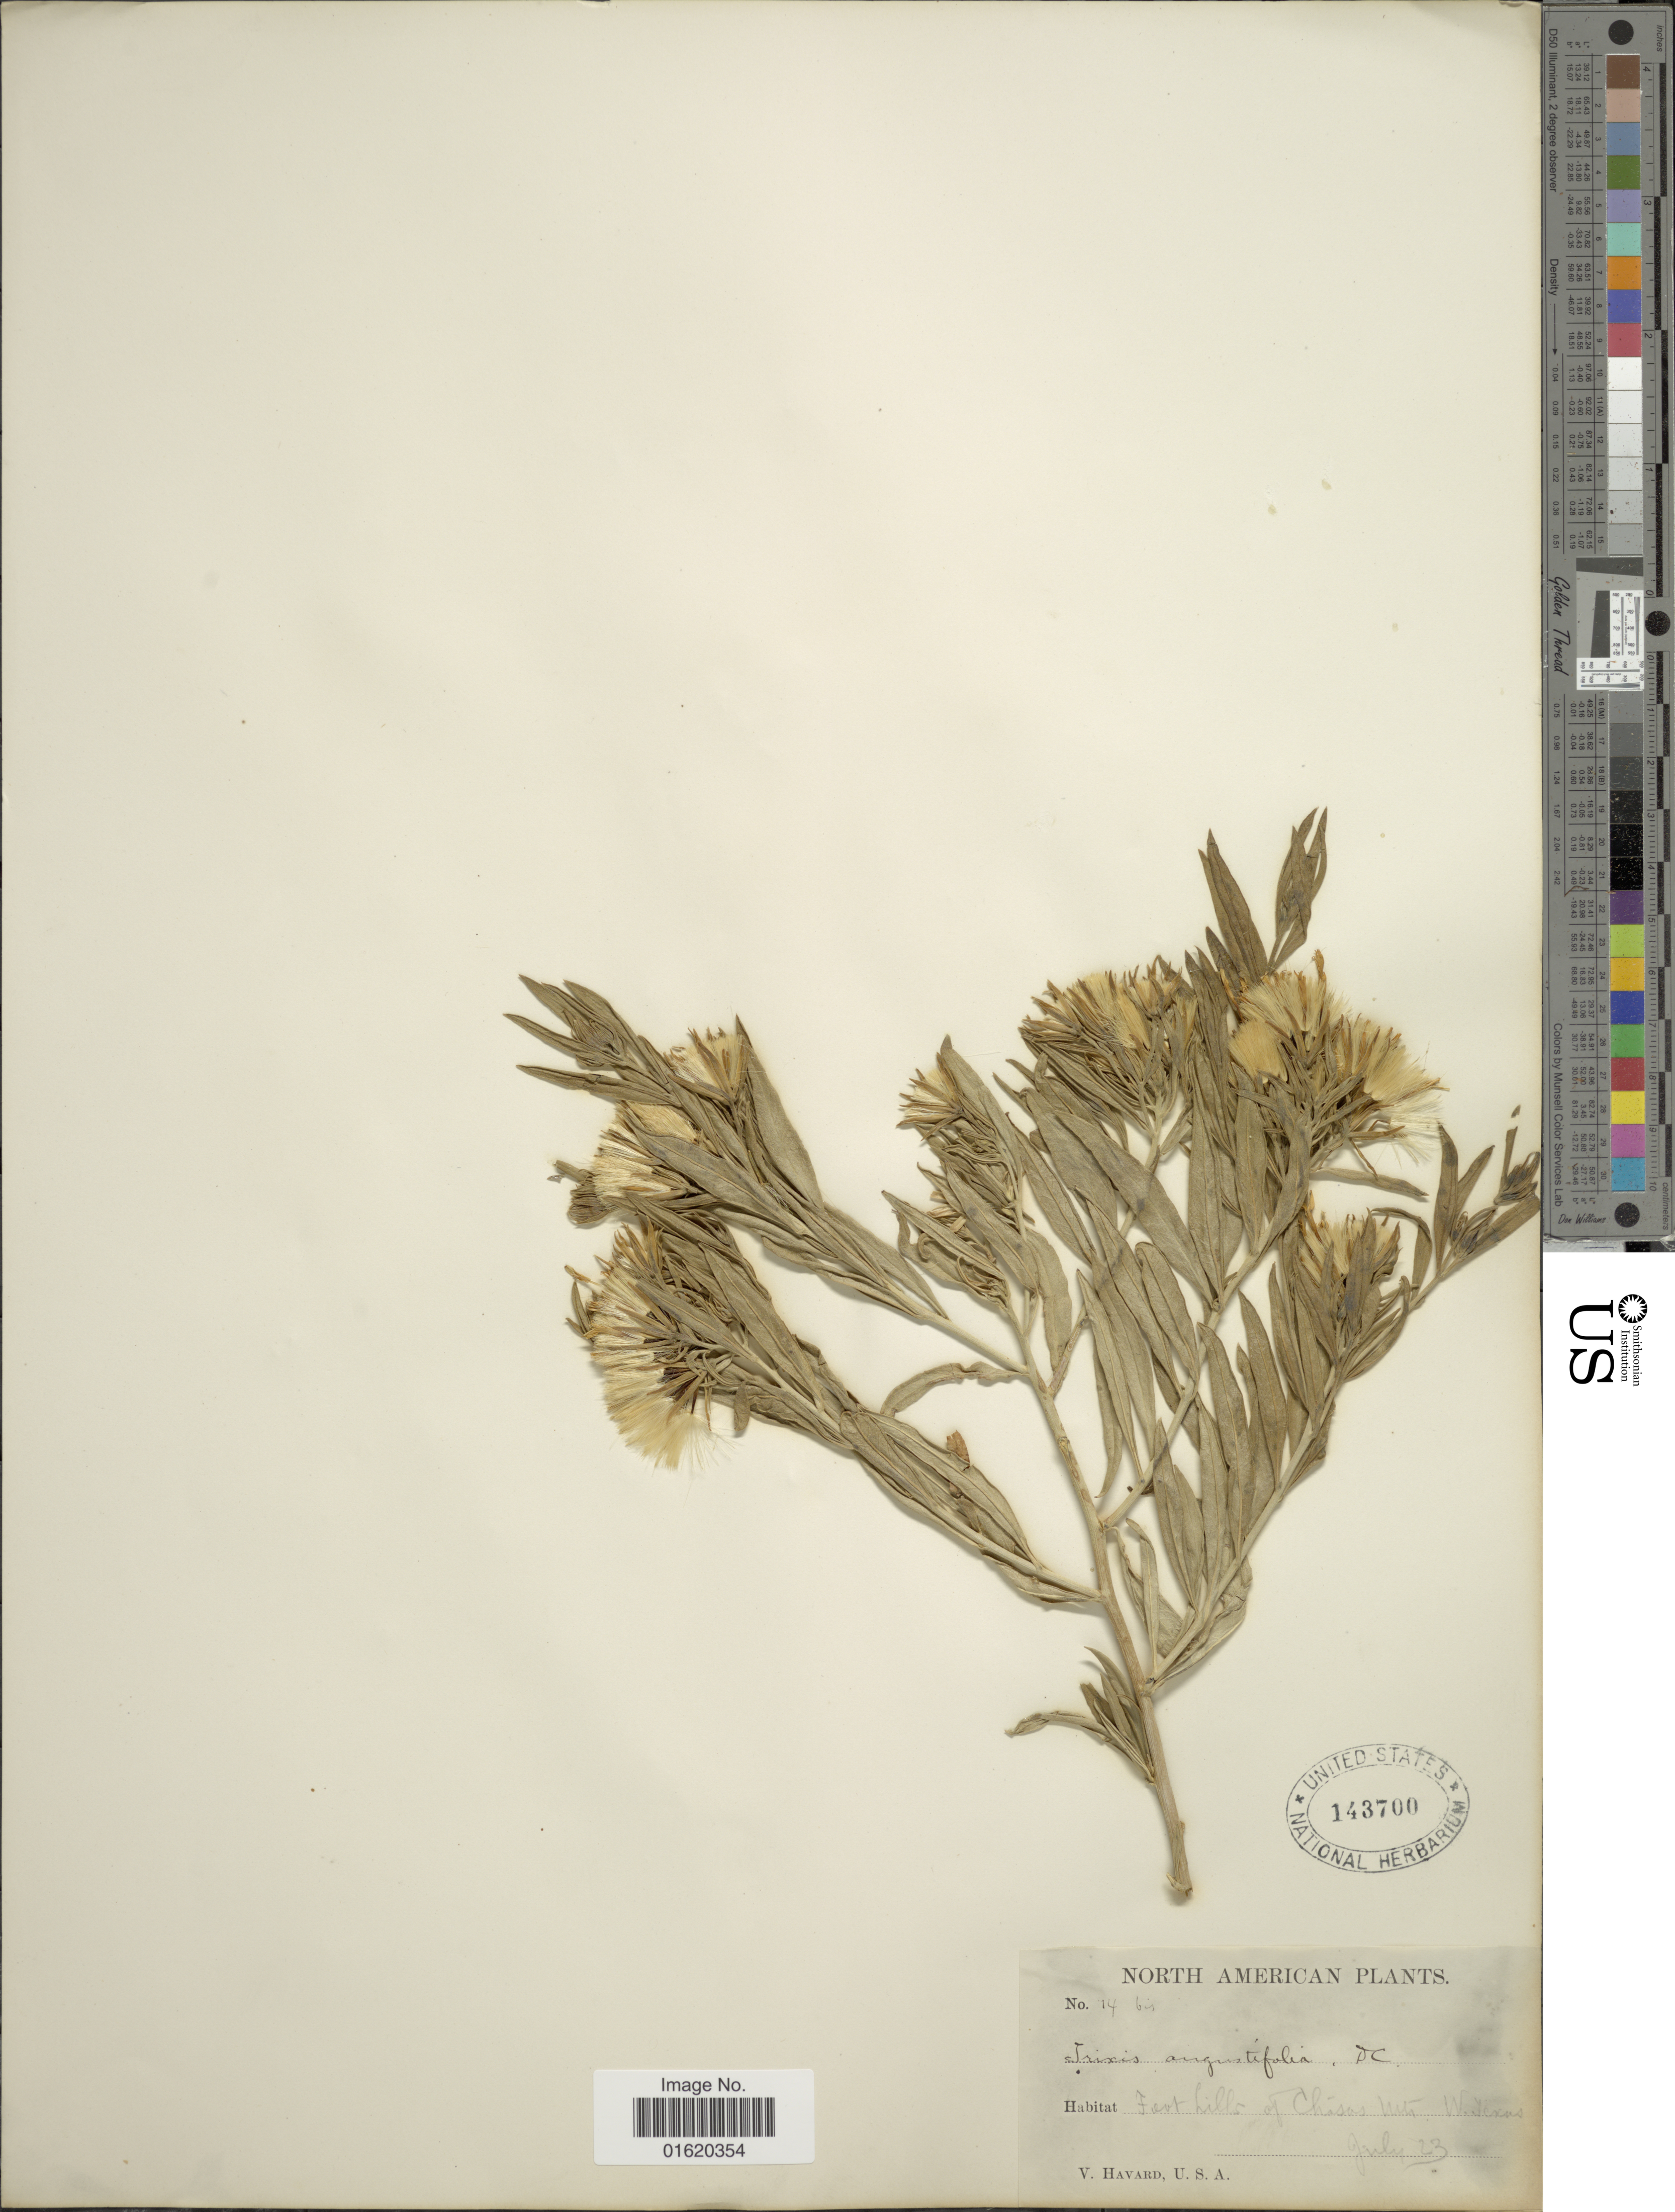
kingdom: Plantae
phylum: Tracheophyta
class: Magnoliopsida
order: Asterales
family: Asteraceae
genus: Trixis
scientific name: Trixis californica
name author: Kellogg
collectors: V. Havard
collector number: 14bis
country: United States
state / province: Texas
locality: North America, Fort Hills of Chisas Mts. W. Texas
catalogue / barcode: US 143700